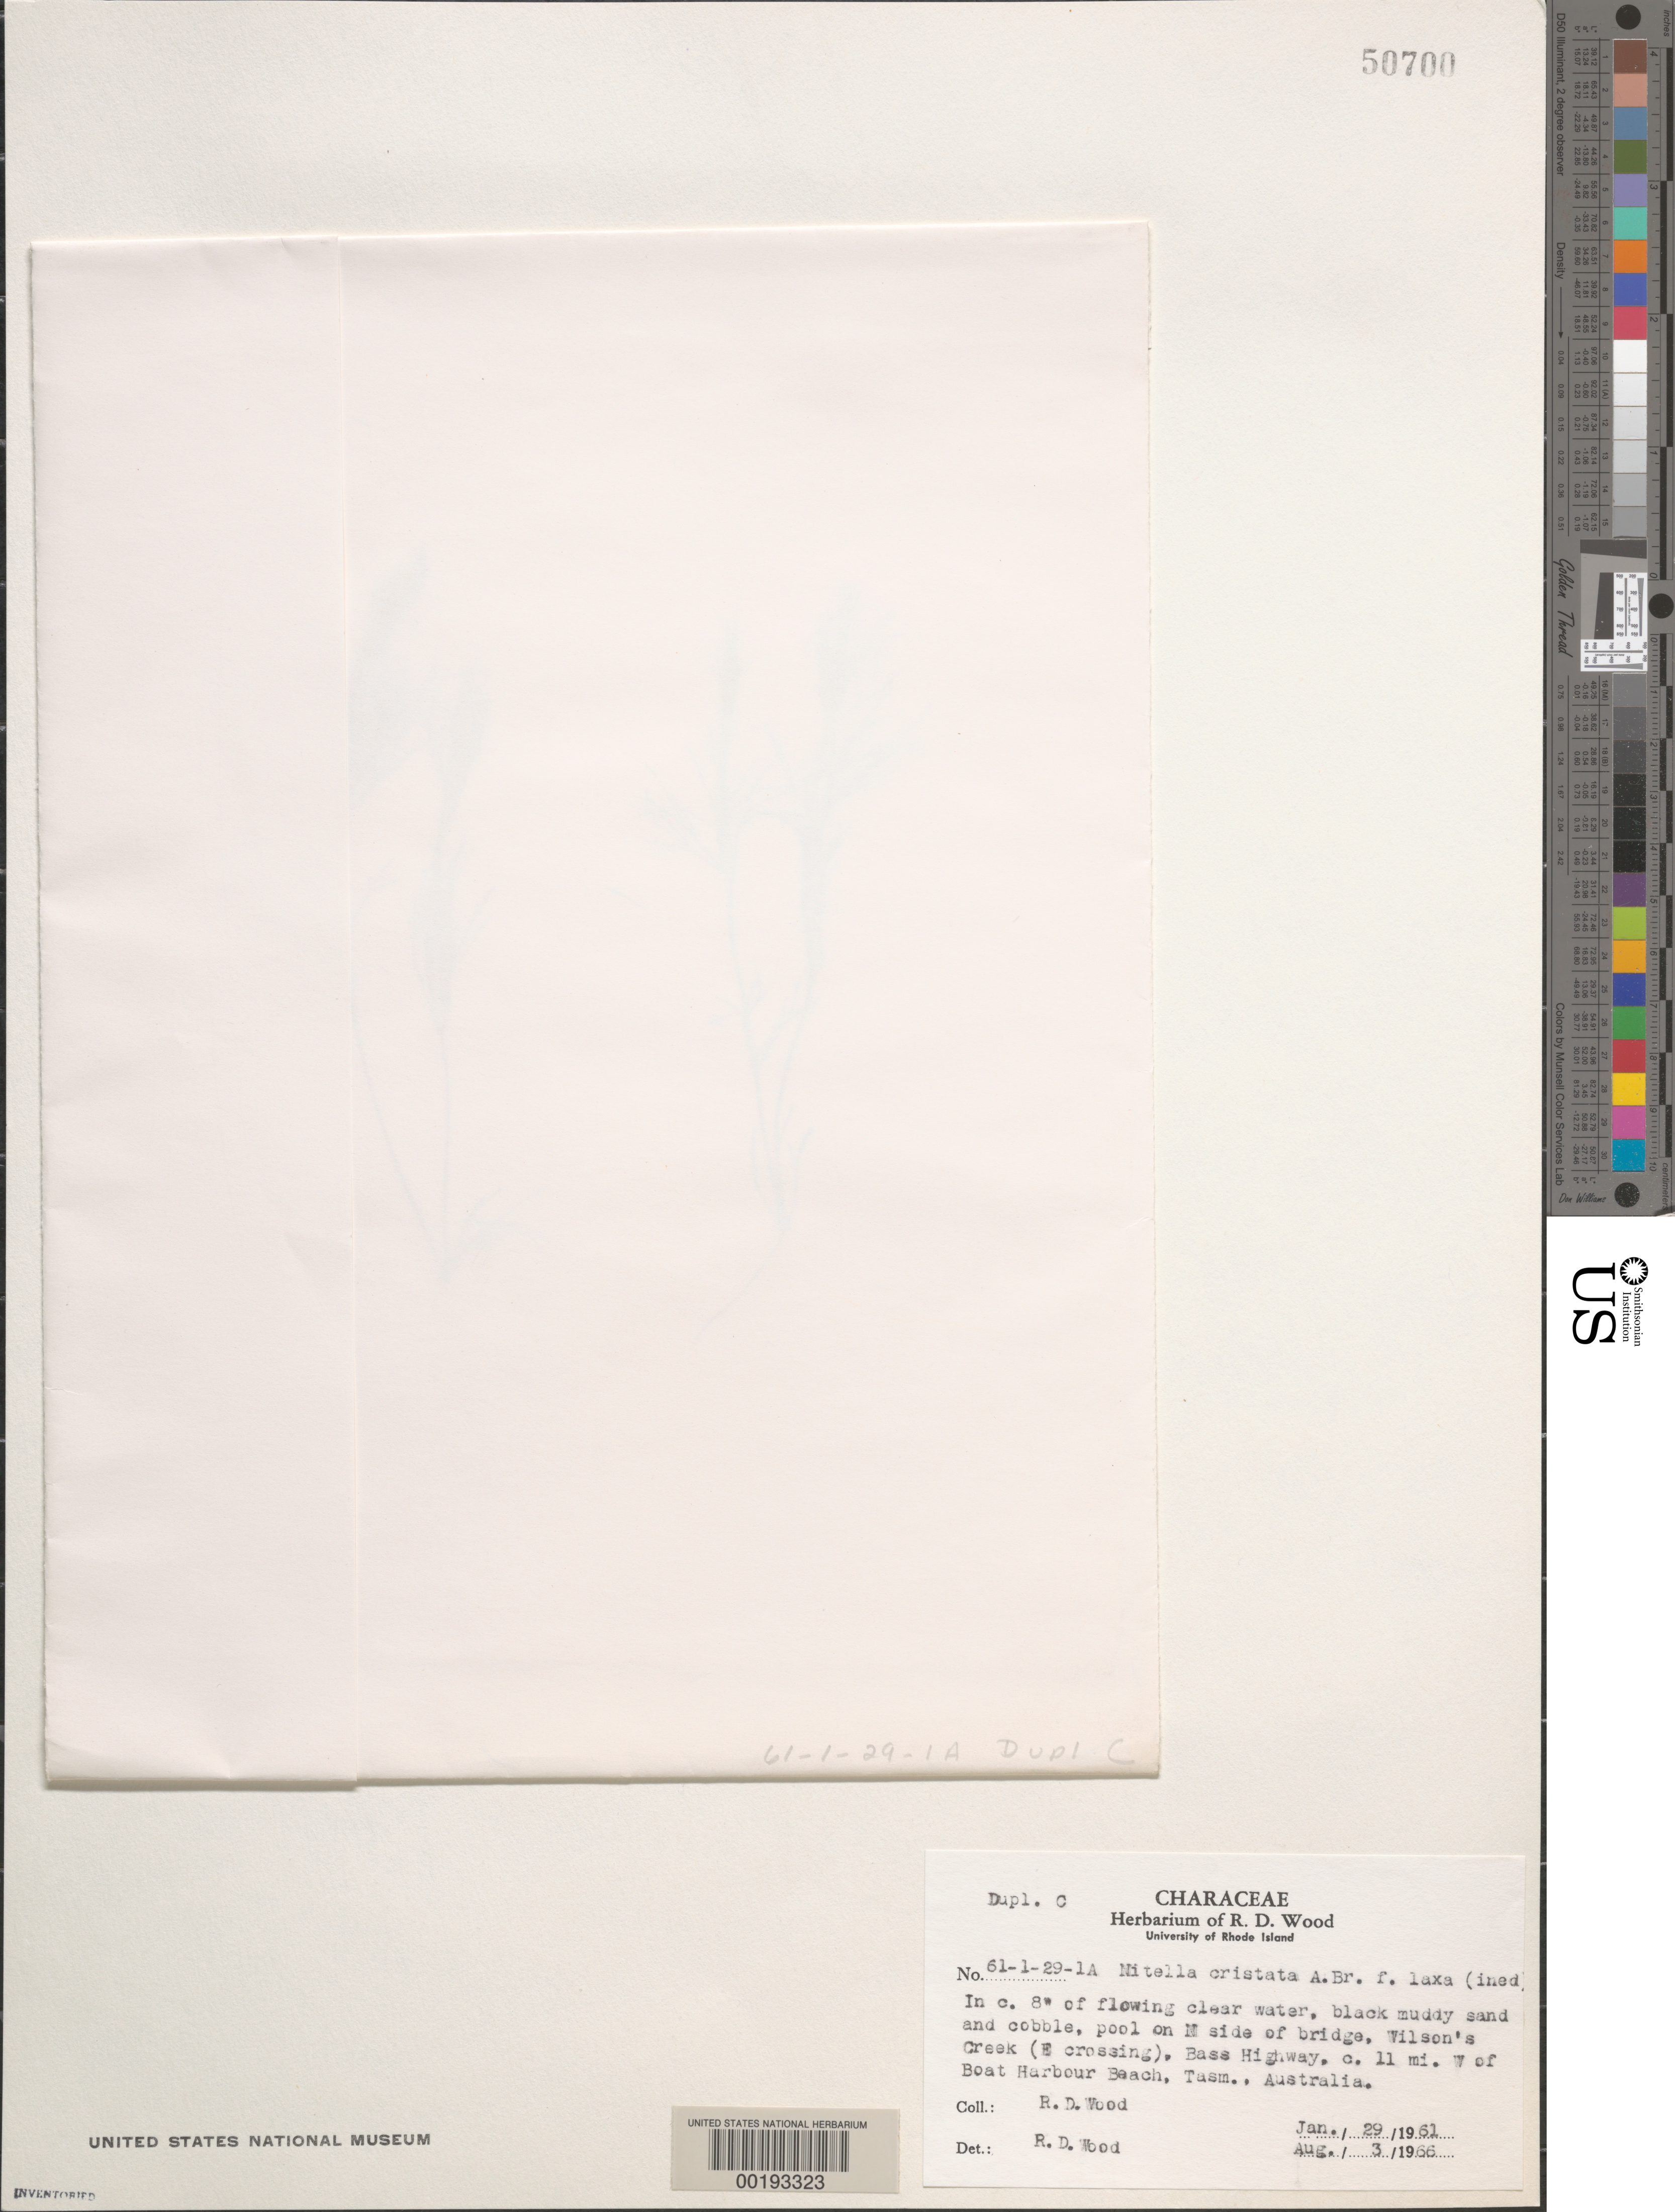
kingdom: Plantae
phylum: Charophyta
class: Charophyceae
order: Charales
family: Characeae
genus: Nitella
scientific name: Nitella cristata f. laxa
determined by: Wood, R. D.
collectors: R. Wood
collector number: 61-1-29-1a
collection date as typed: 29 Jan 1961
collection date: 1961-01-29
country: Australia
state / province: Tasmania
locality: Wilson's Creek, Bass Highway, ca. 11 miles west of Boat Harbor Beach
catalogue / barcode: US 50700